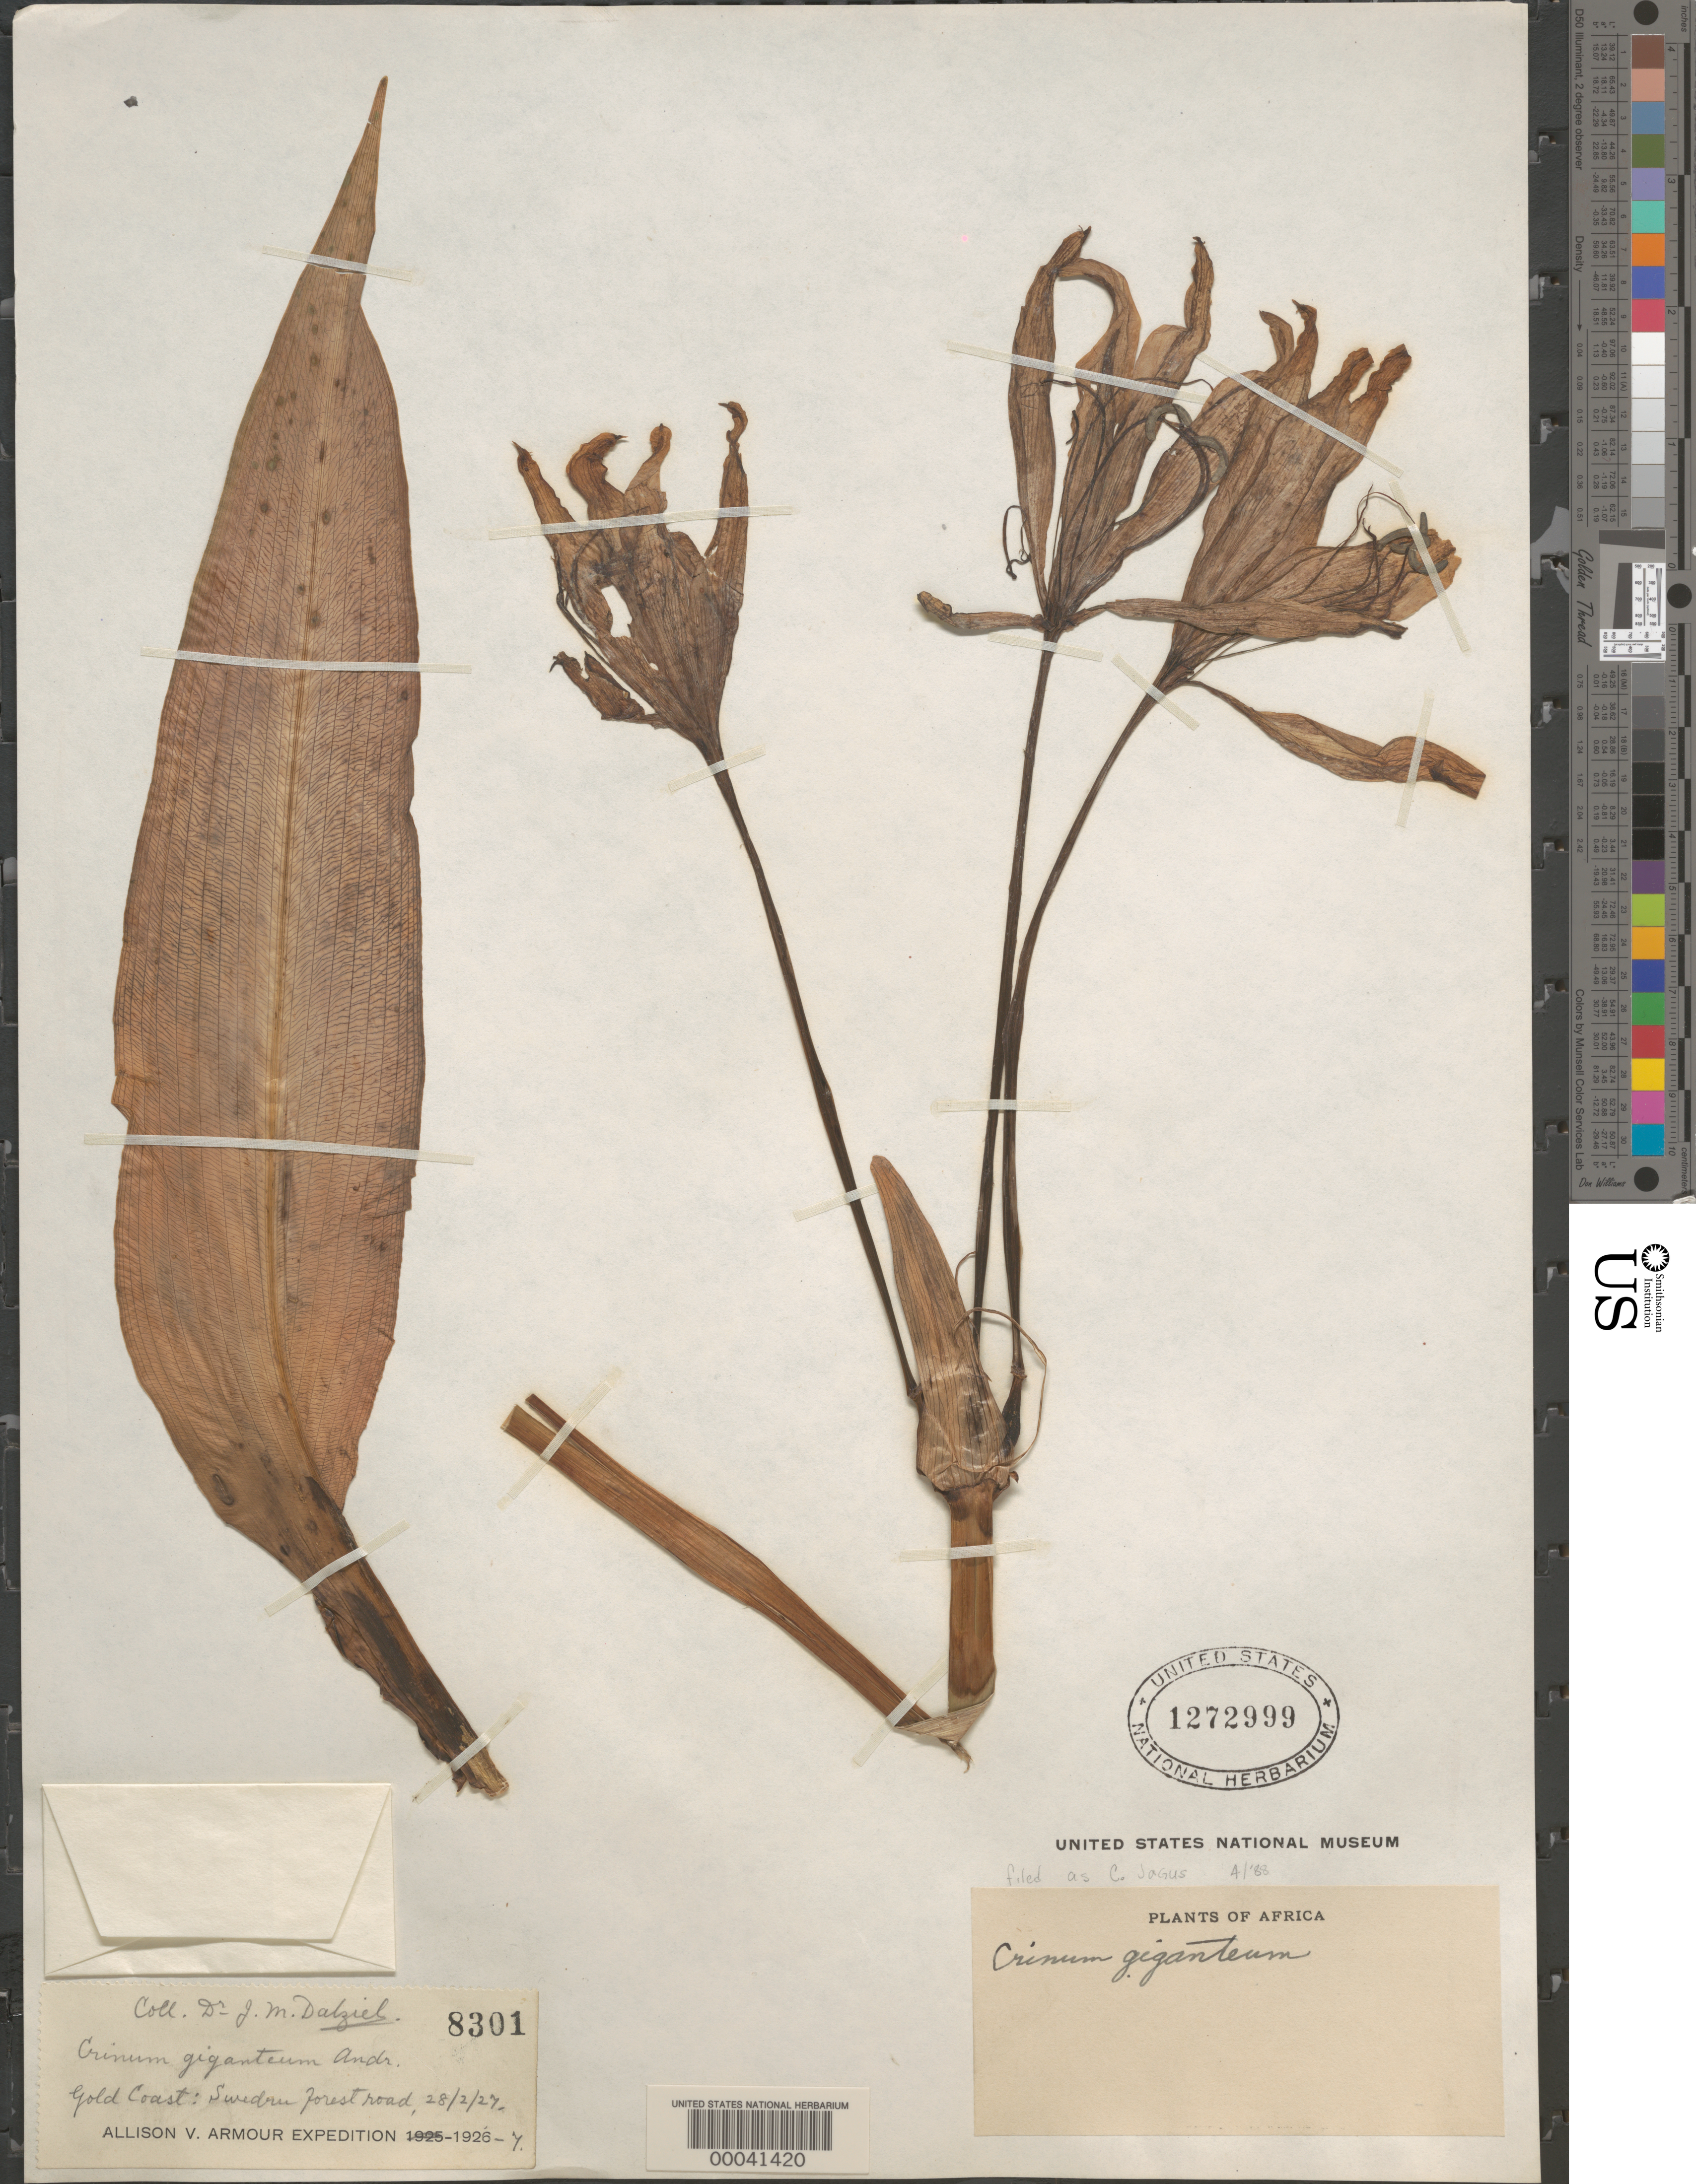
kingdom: Plantae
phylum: Tracheophyta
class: Liliopsida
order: Asparagales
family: Amaryllidaceae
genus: Crinum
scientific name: Crinum jagus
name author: (J. Thomps.) Dandy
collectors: J. Dalziel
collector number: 8301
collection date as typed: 28 Feb 1927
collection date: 1927-02-28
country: Ghana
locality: Swedru forest road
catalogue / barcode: US 1272999